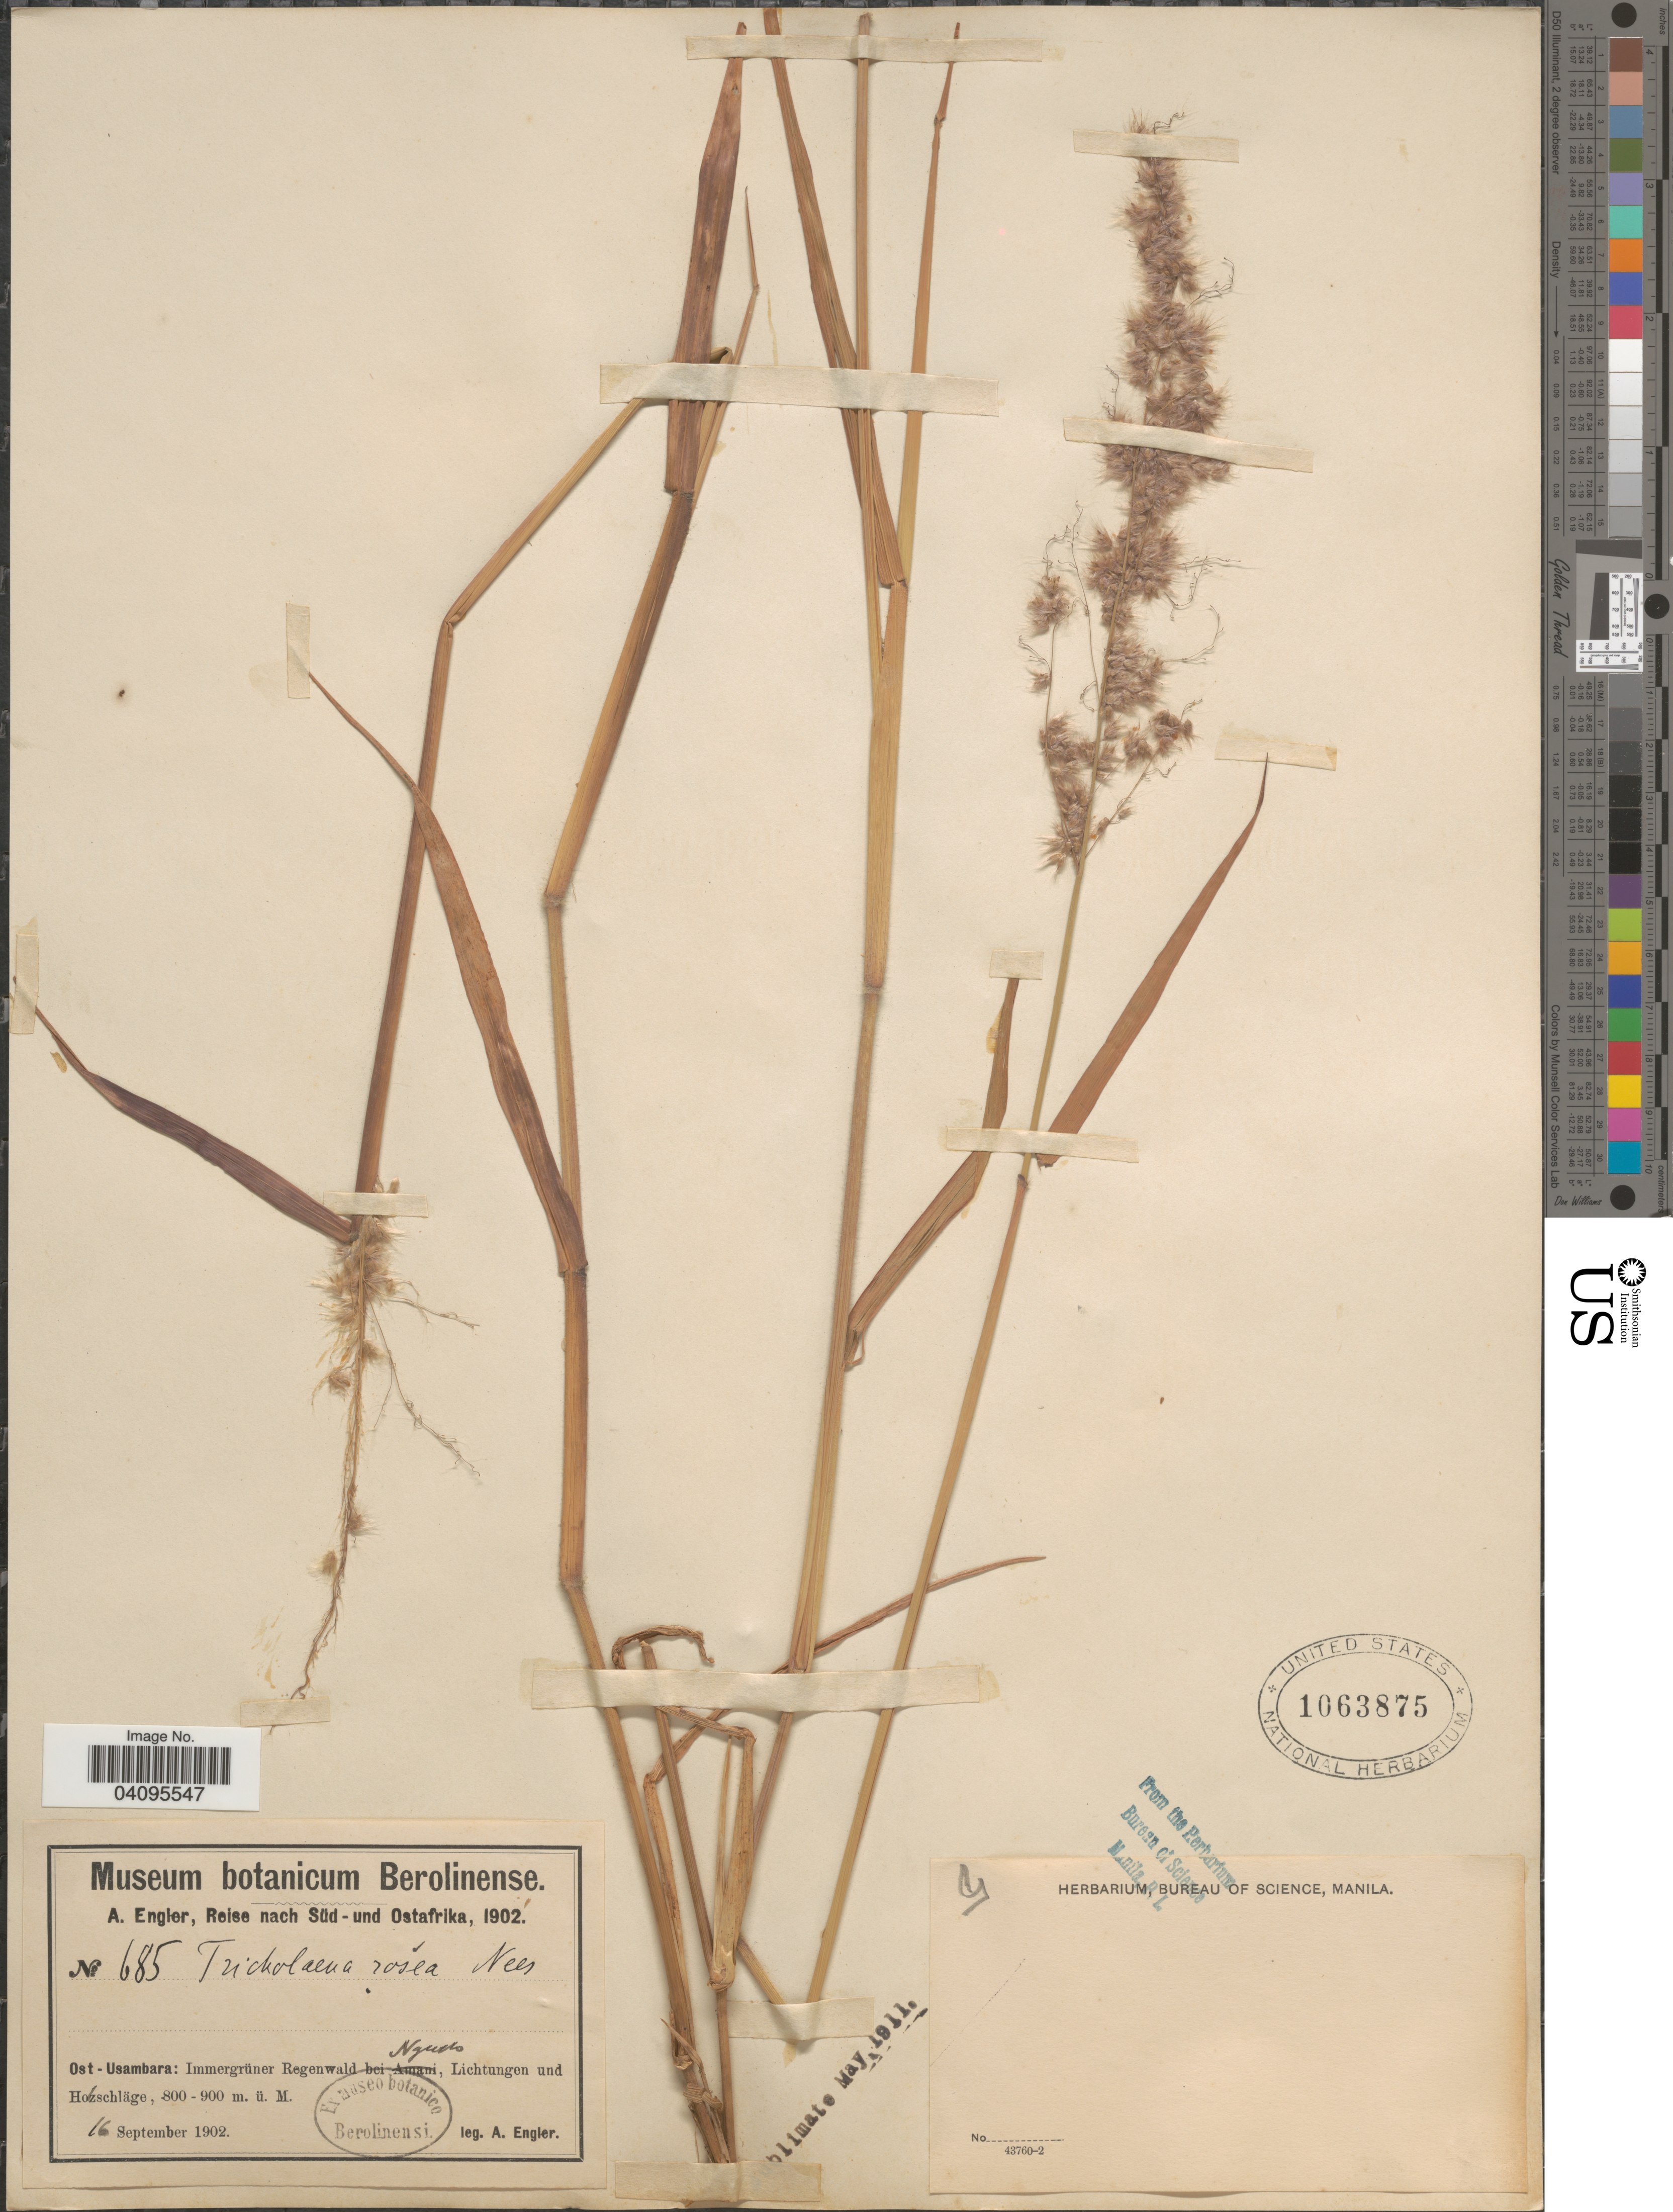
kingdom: Plantae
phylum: Tracheophyta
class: Liliopsida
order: Poales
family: Poaceae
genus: Melinis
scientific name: Melinis repens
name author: (Willd.) Zizka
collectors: A. Engler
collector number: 685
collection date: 1902-09-16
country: Tanzania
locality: Reise nach Süd- und Ostafrika, 1902. Ost-Usambara: Immergrüner Regenwald bei Ngudo, Lichtungen und Hozschläge.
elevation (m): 800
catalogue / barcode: US 1063875